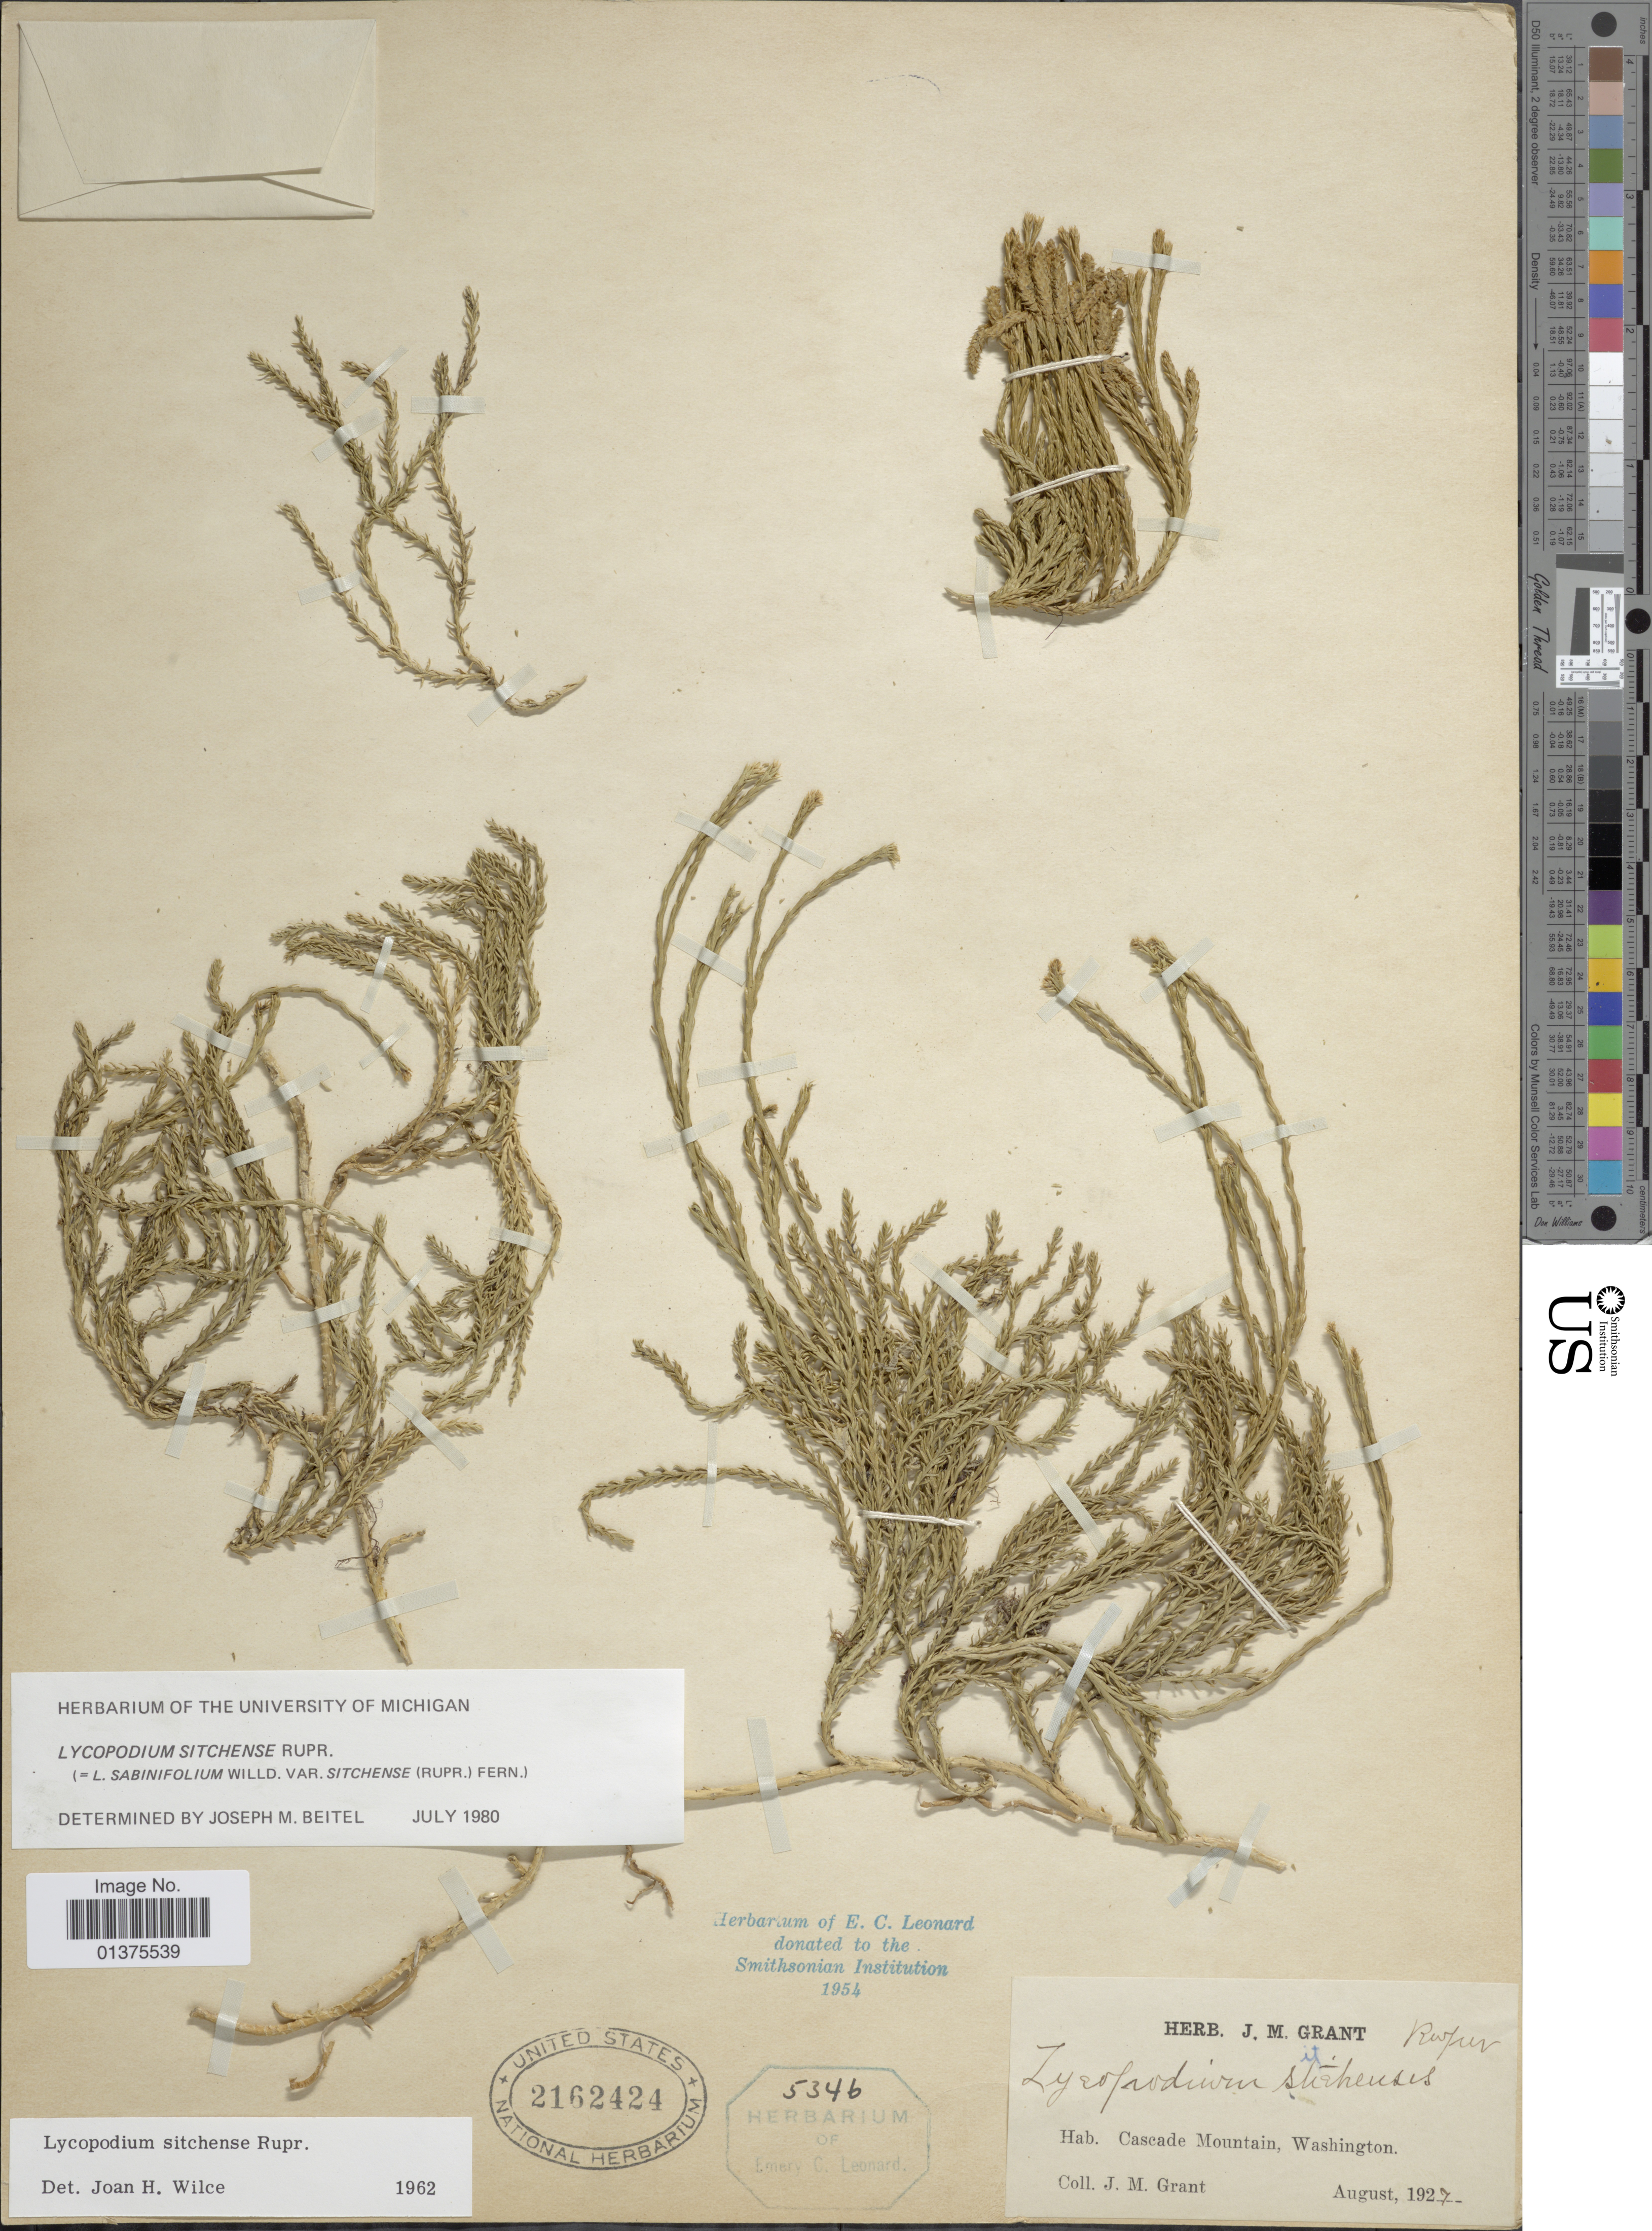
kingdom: Plantae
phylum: Tracheophyta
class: Lycopodiopsida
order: Lycopodiales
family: Lycopodiaceae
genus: Diphasiastrum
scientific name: Diphasiastrum sitchense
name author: (Rupr.) Holub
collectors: J. M. Grant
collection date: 1927-08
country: United States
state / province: Washington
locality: Cascade Mountain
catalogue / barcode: US 2162424